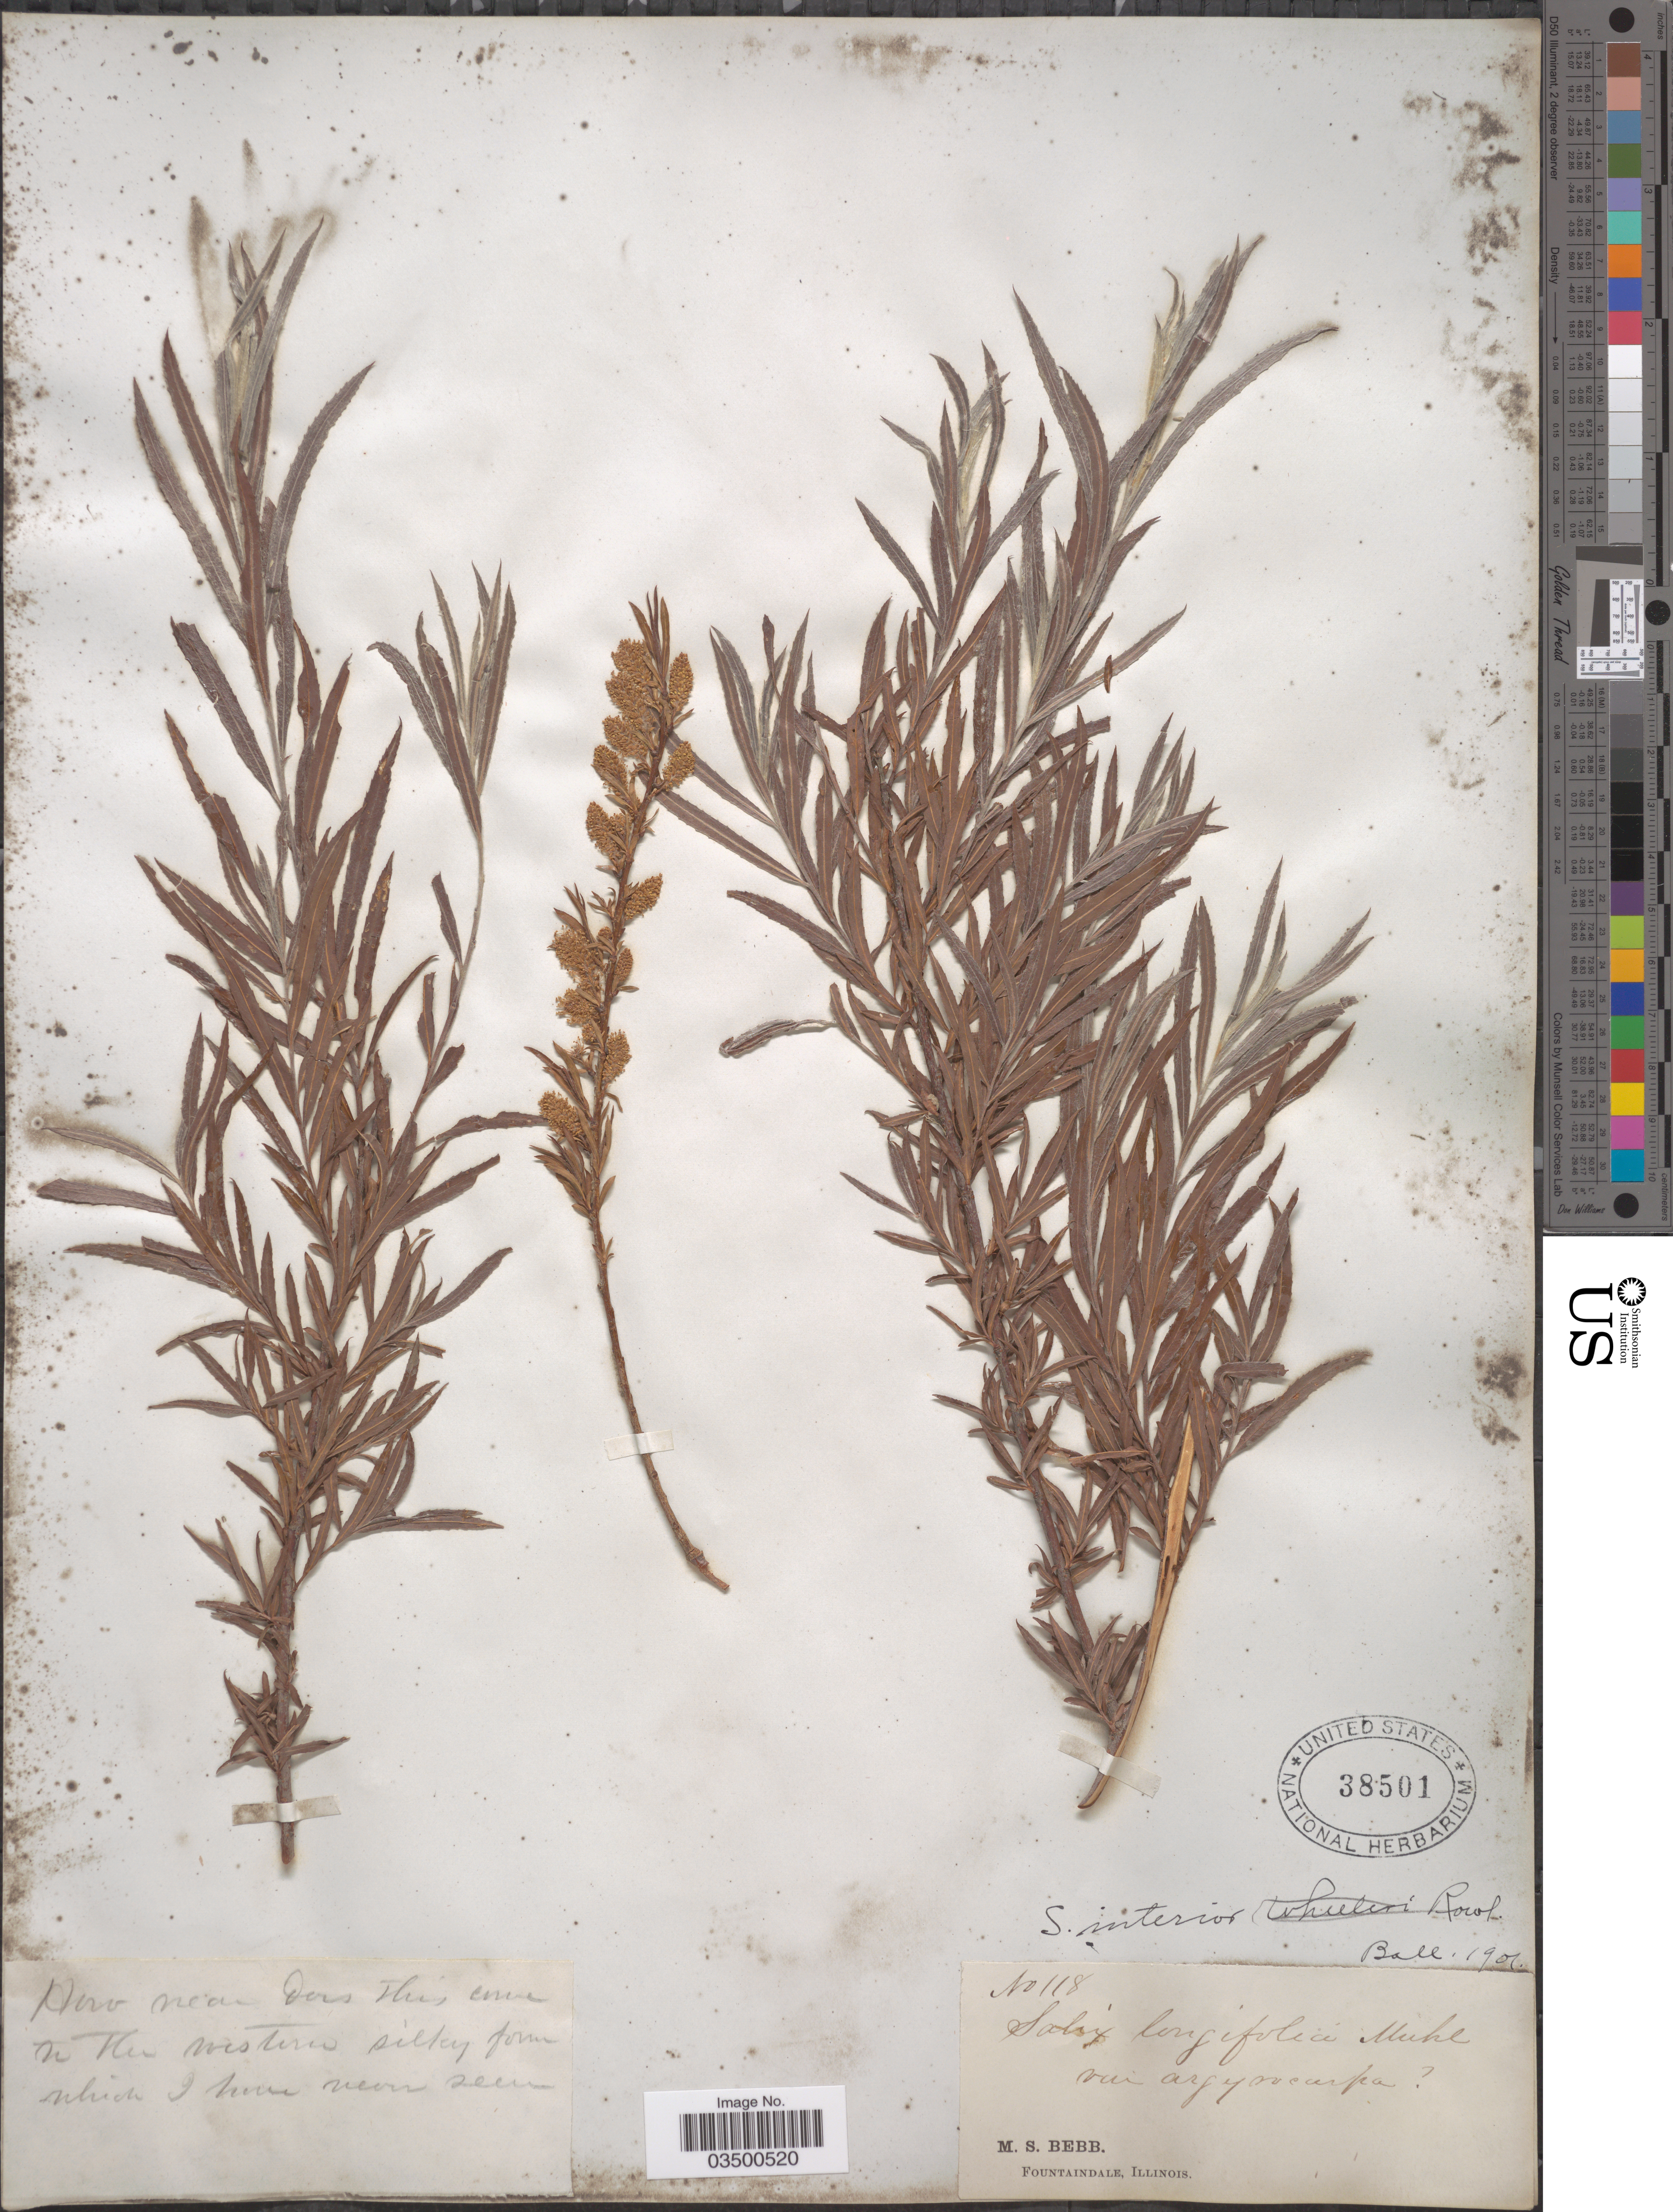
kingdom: Plantae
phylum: Tracheophyta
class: Magnoliopsida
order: Malpighiales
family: Salicaceae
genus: Salix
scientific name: Salix interior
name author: Rowlee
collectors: M. Bebb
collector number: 118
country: United States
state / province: Illinois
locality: Fountaindale.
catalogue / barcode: US 38501